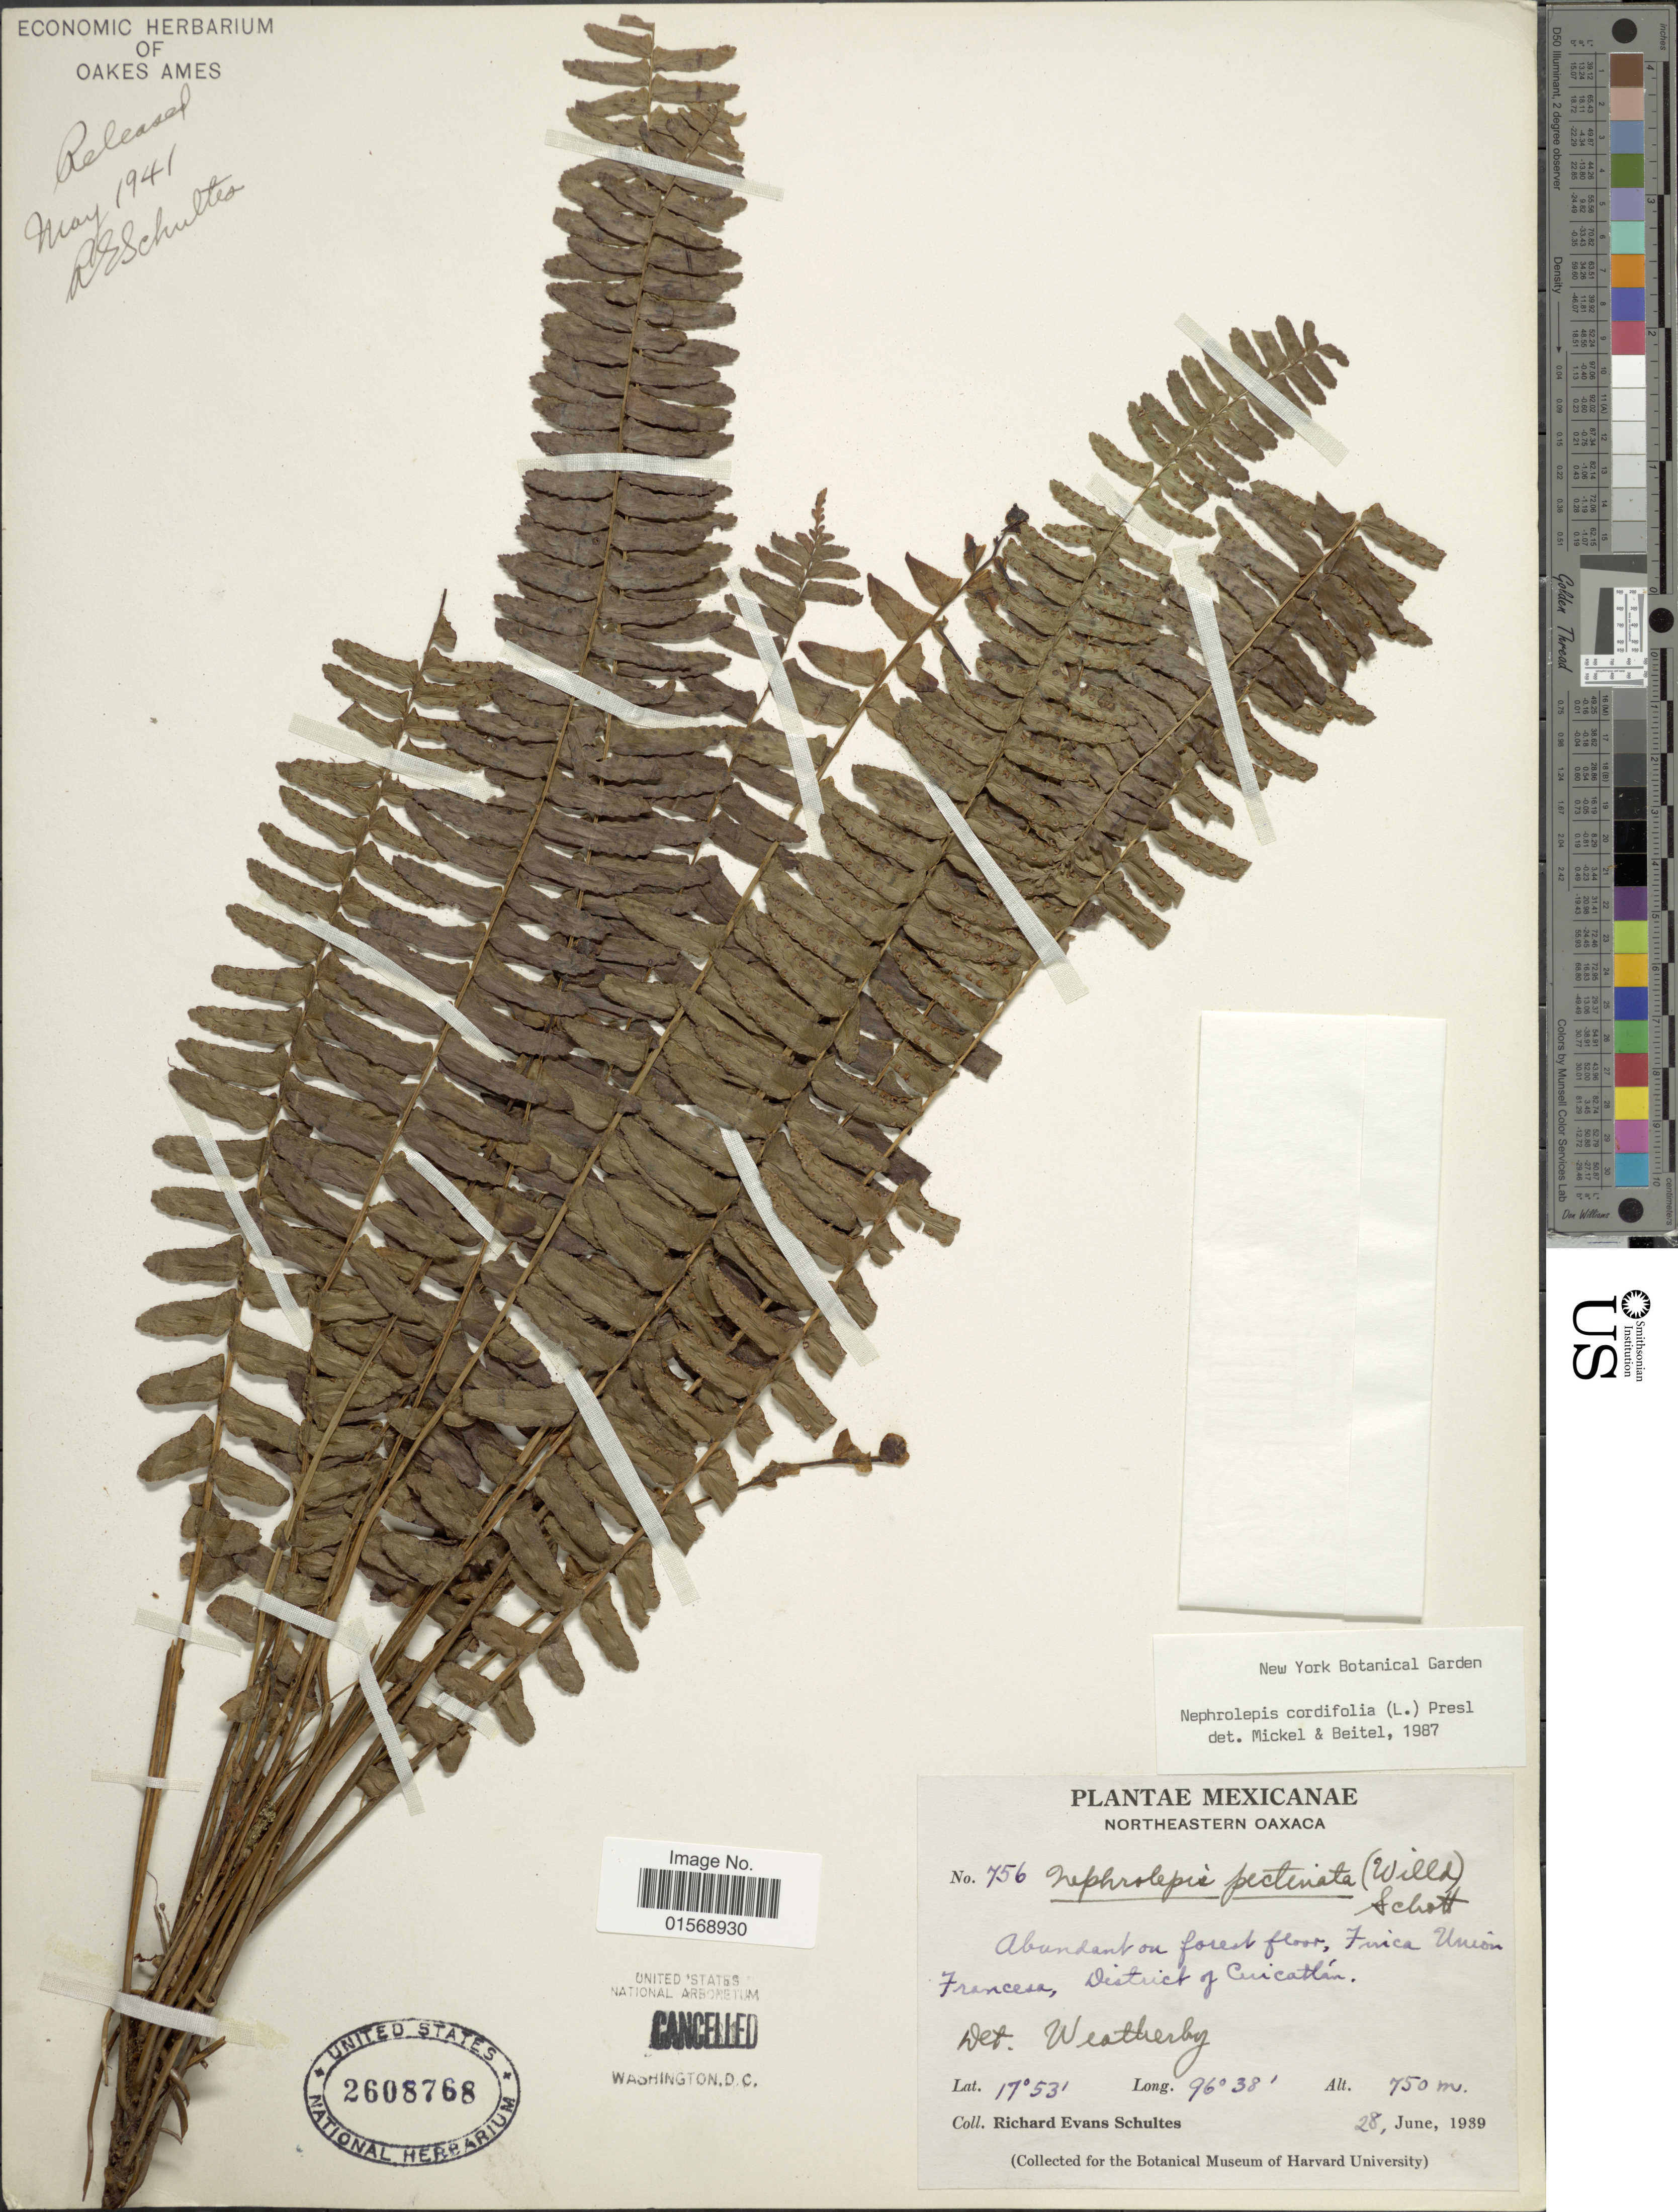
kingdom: Plantae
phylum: Tracheophyta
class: Polypodiopsida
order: Polypodiales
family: Nephrolepidaceae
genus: Nephrolepis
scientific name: Nephrolepis cordifolia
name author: (L.) C. Presl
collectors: R. E. Schultes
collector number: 756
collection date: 1939-06-28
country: Mexico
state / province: Oaxaca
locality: Northeastern Oaxaca, Finca Union Francesa, District of Cuicatlan.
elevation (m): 750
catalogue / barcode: US 2608768